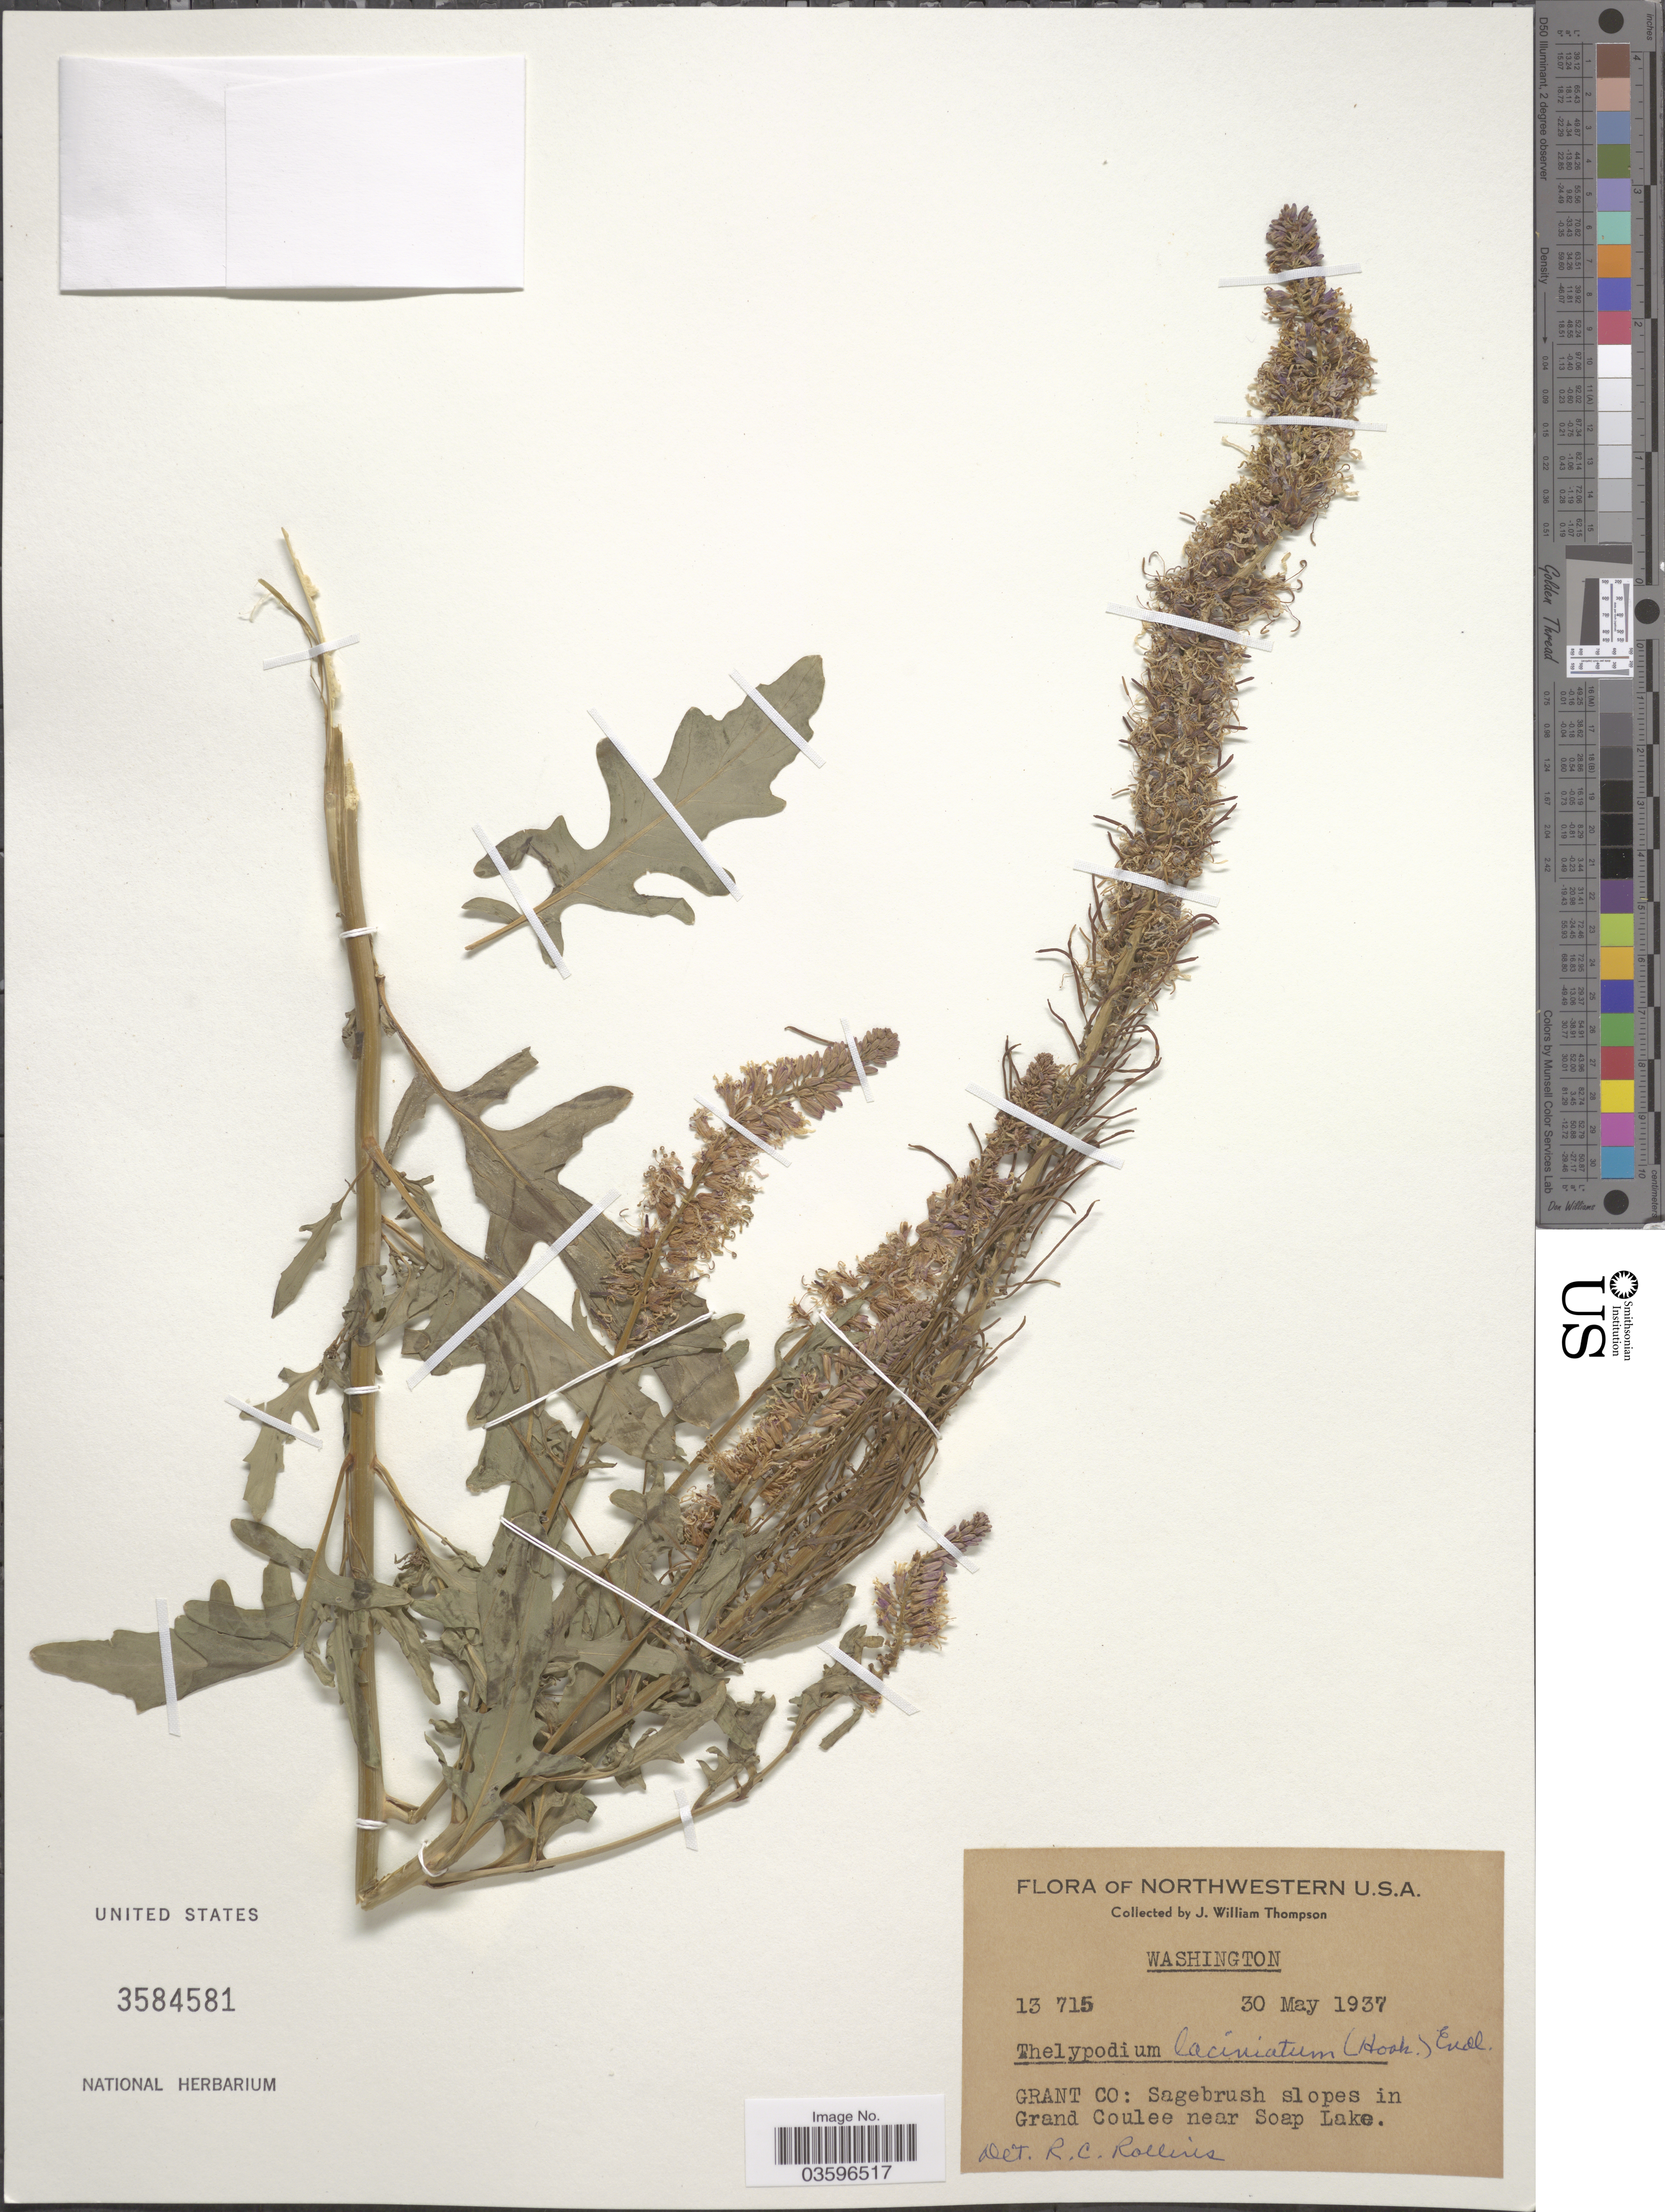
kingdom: Plantae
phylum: Tracheophyta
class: Magnoliopsida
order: Brassicales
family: Brassicaceae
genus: Thelypodium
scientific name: Thelypodium laciniatum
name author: (Hook.) Endl.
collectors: J. W. Thompson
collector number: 13715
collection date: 1937-05-30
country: United States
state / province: Washington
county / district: Grant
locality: Northwestern U.S.A. Grant Co: Sagebrush slopes in Grand Coulee near Soap Lake.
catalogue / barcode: US 3584581